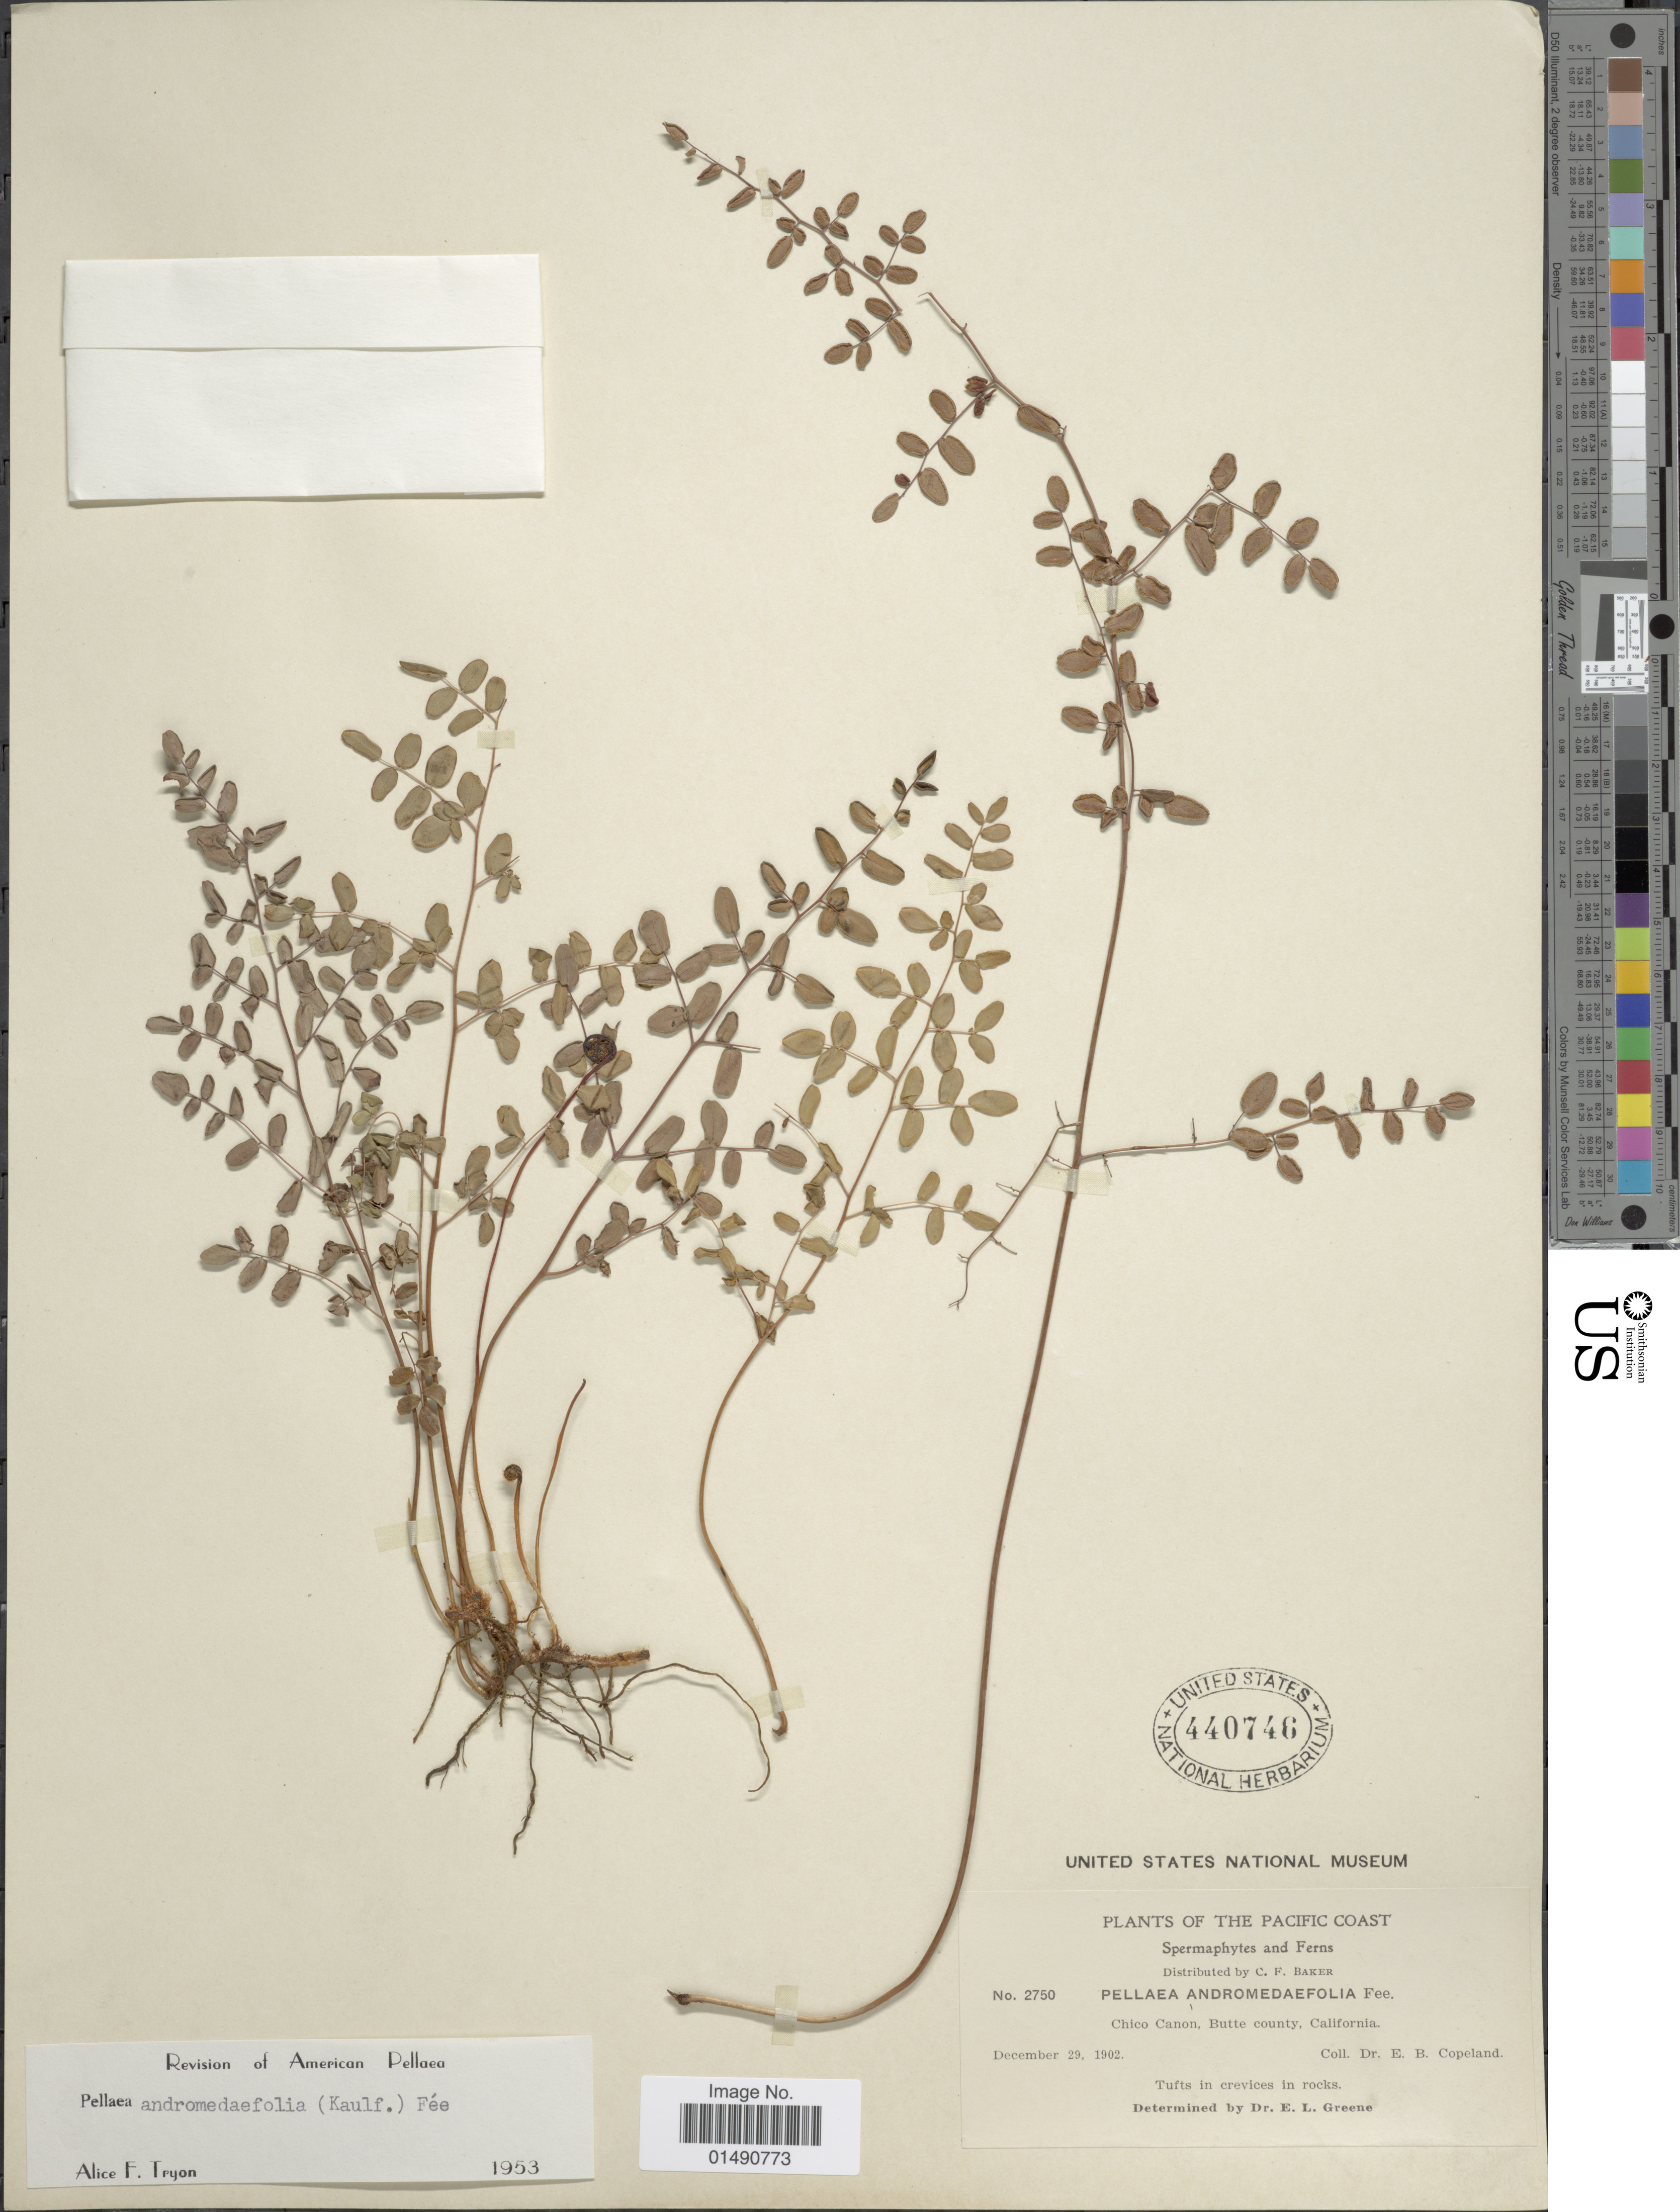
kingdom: Plantae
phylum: Tracheophyta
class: Polypodiopsida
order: Polypodiales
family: Pteridaceae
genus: Pellaea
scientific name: Pellaea andromedifolia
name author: (Kaulf.) Fée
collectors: E. B. Copeland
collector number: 2750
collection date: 1902-12-29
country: United States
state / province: California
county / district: Butte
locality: Chico Canon, Butte county, Pacific Coast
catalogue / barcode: US 440746